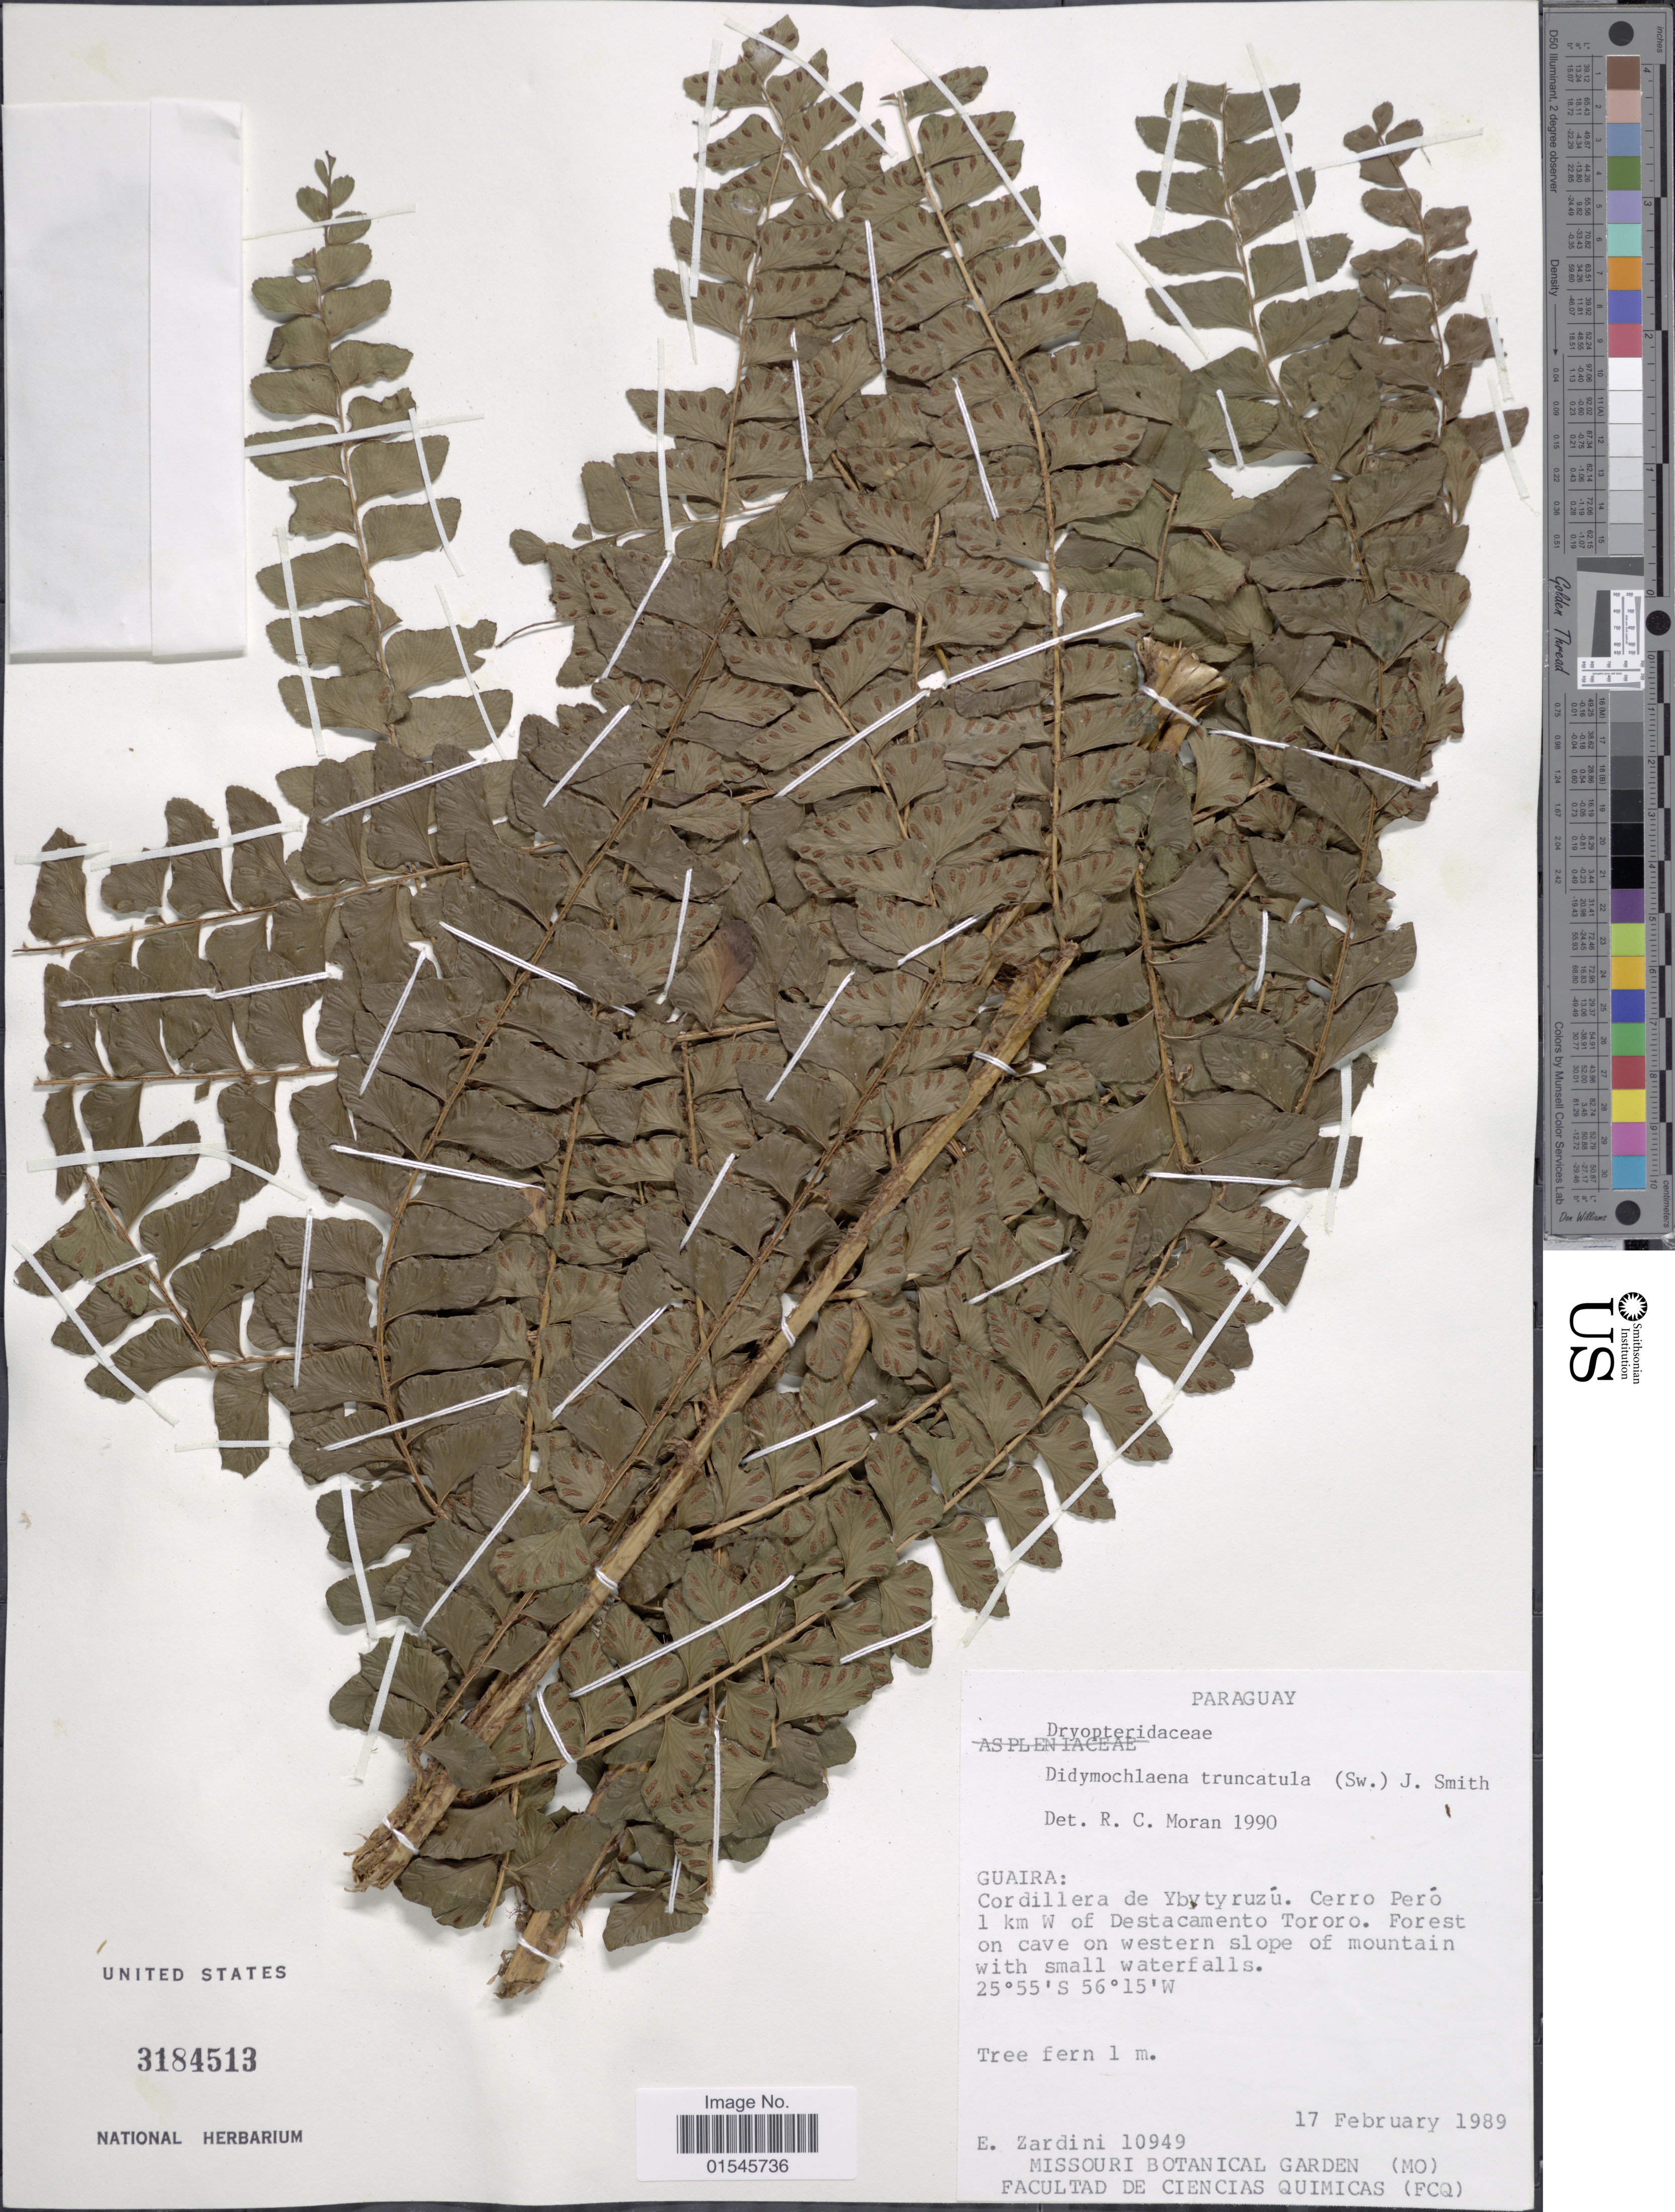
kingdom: Plantae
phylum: Tracheophyta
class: Polypodiopsida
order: Polypodiales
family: Didymochlaenaceae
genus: Didymochlaena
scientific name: Didymochlaena truncatula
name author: (Sw.) J. Sm.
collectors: E. M. Zardini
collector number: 10949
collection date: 1989-02-17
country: Paraguay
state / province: Guaira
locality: Cordillera de Ybytyruzú. Cerro Peró 1 km W of Destacamento Tororo. Forest on cave on western slope of mountain with small waterfalls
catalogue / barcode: US 3184513